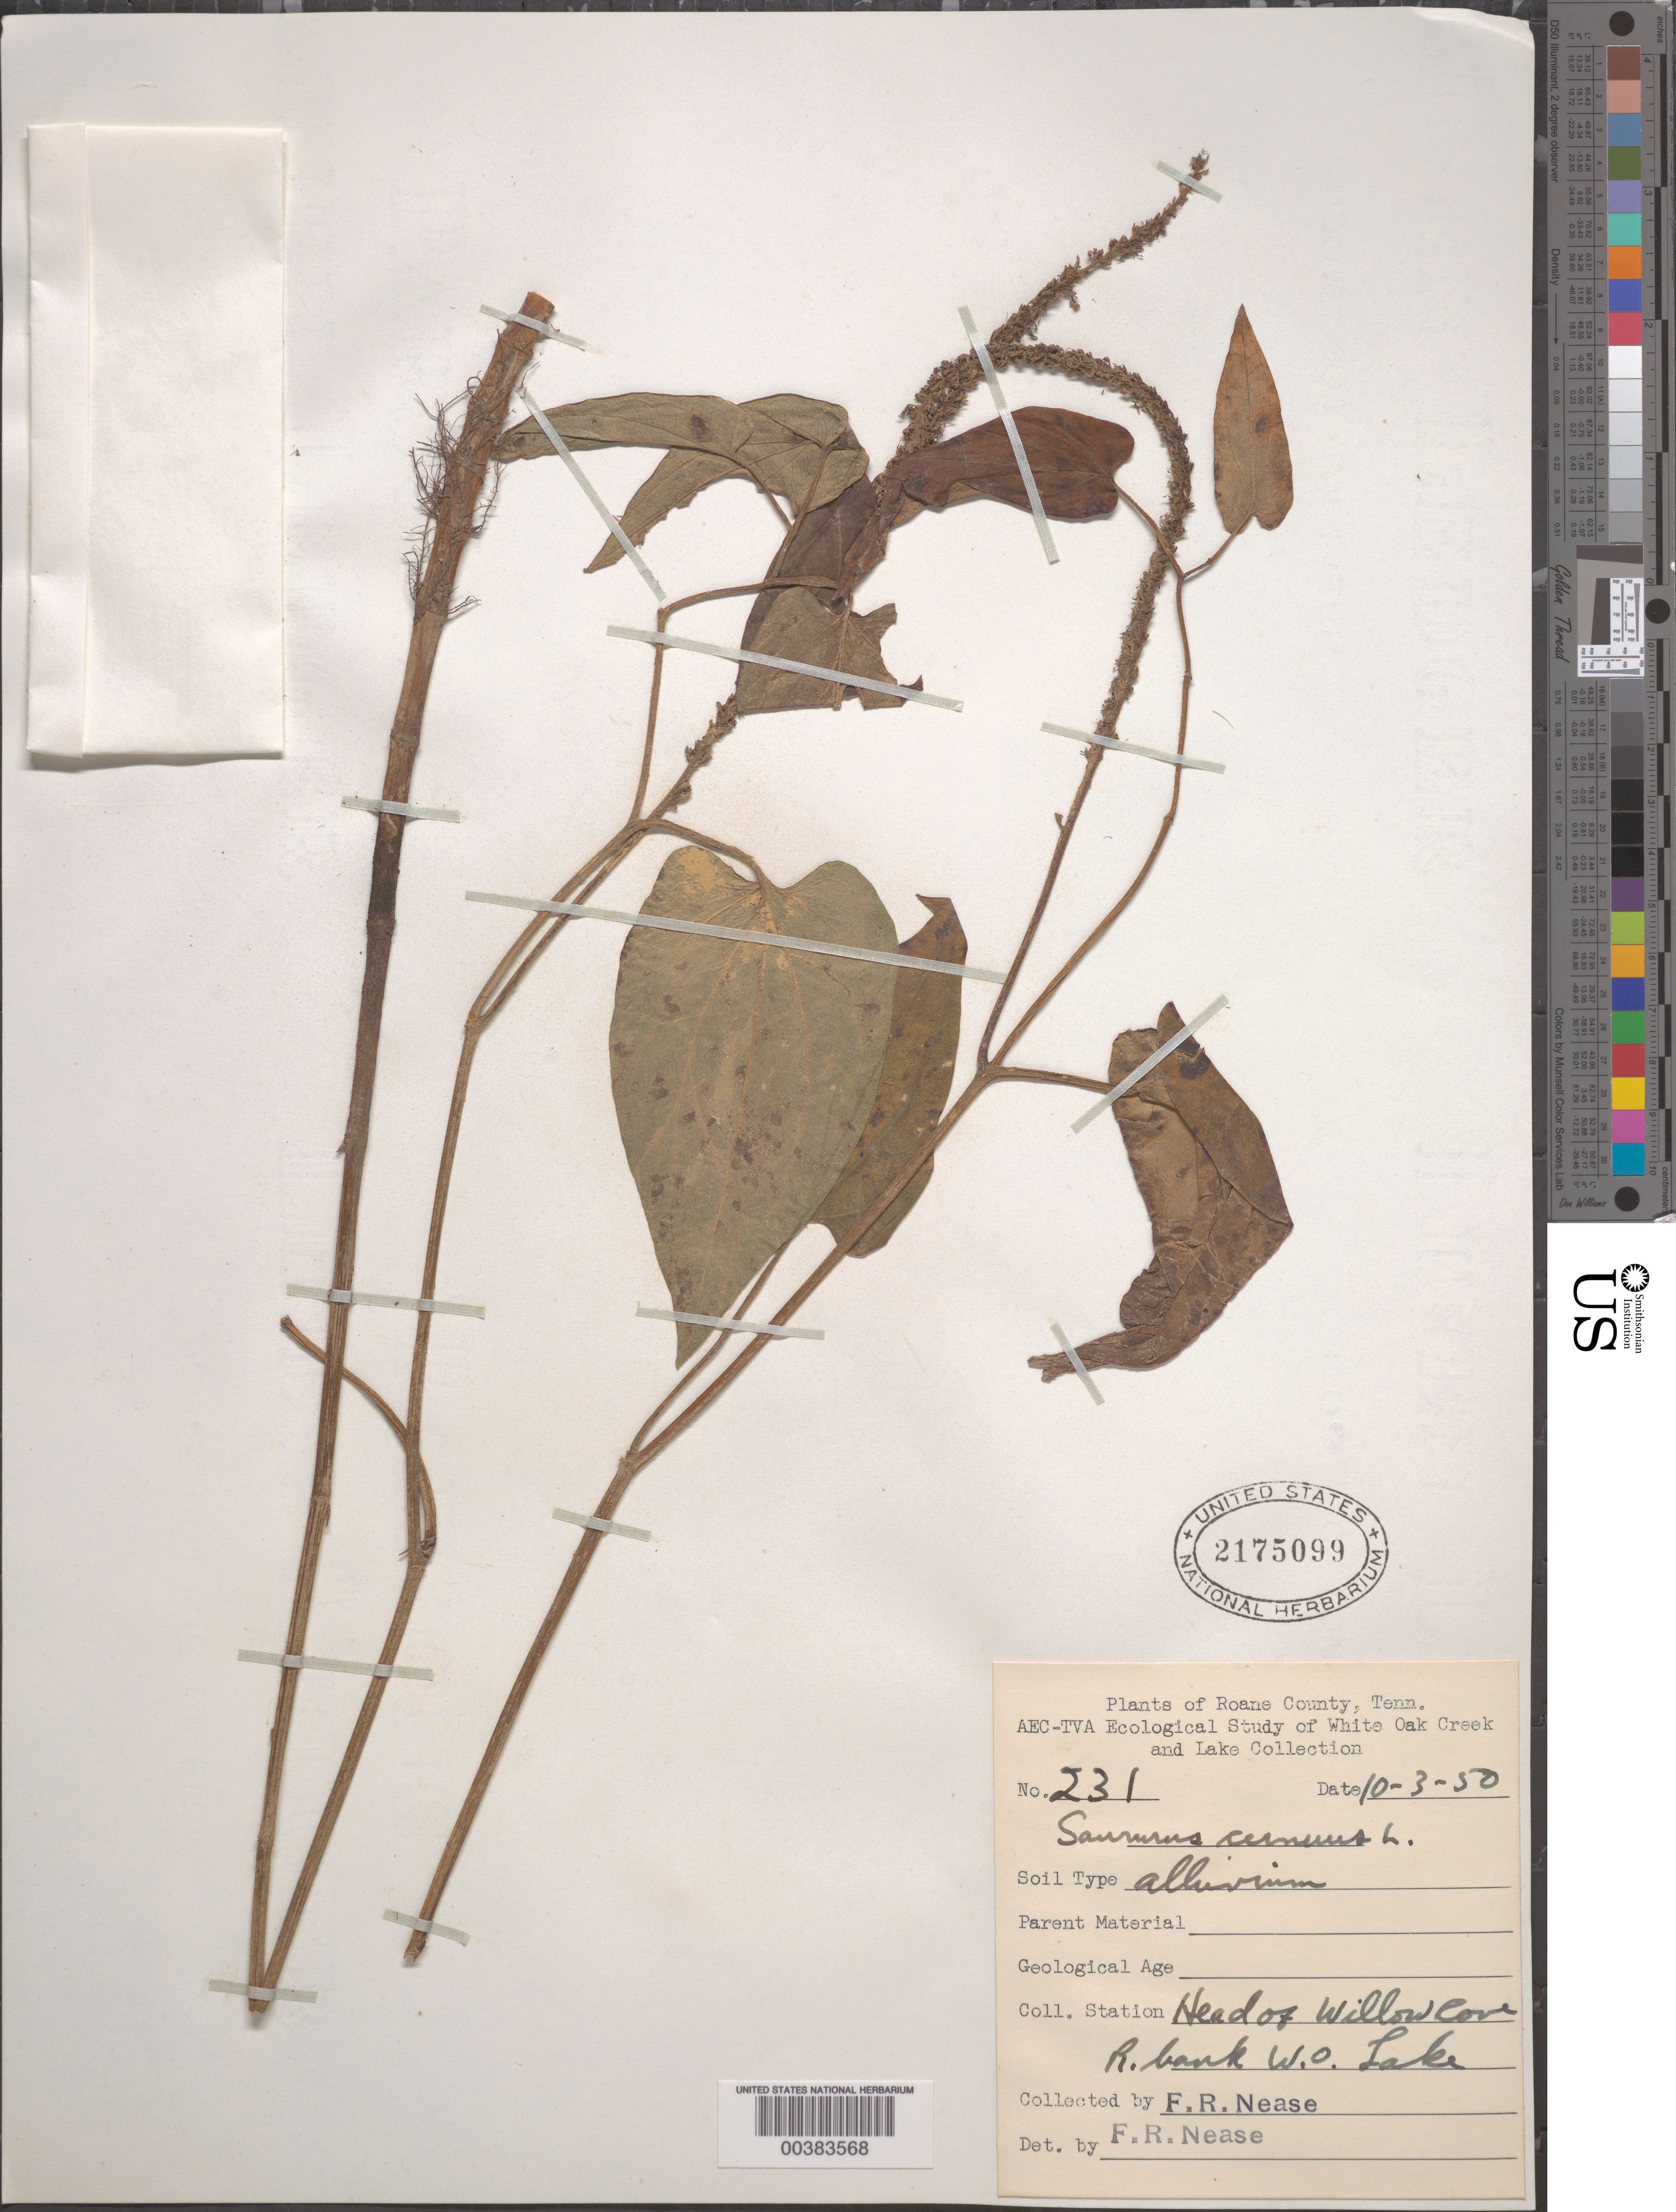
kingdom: Plantae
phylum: Tracheophyta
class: Magnoliopsida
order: Piperales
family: Saururaceae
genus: Saururus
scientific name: Saururus cernuus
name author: L.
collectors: F. Nease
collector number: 231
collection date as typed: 03 Oct 1950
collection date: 1950-10-03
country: United States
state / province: Tennessee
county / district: Roane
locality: White oak lake, head of willow cove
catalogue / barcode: US 2175099